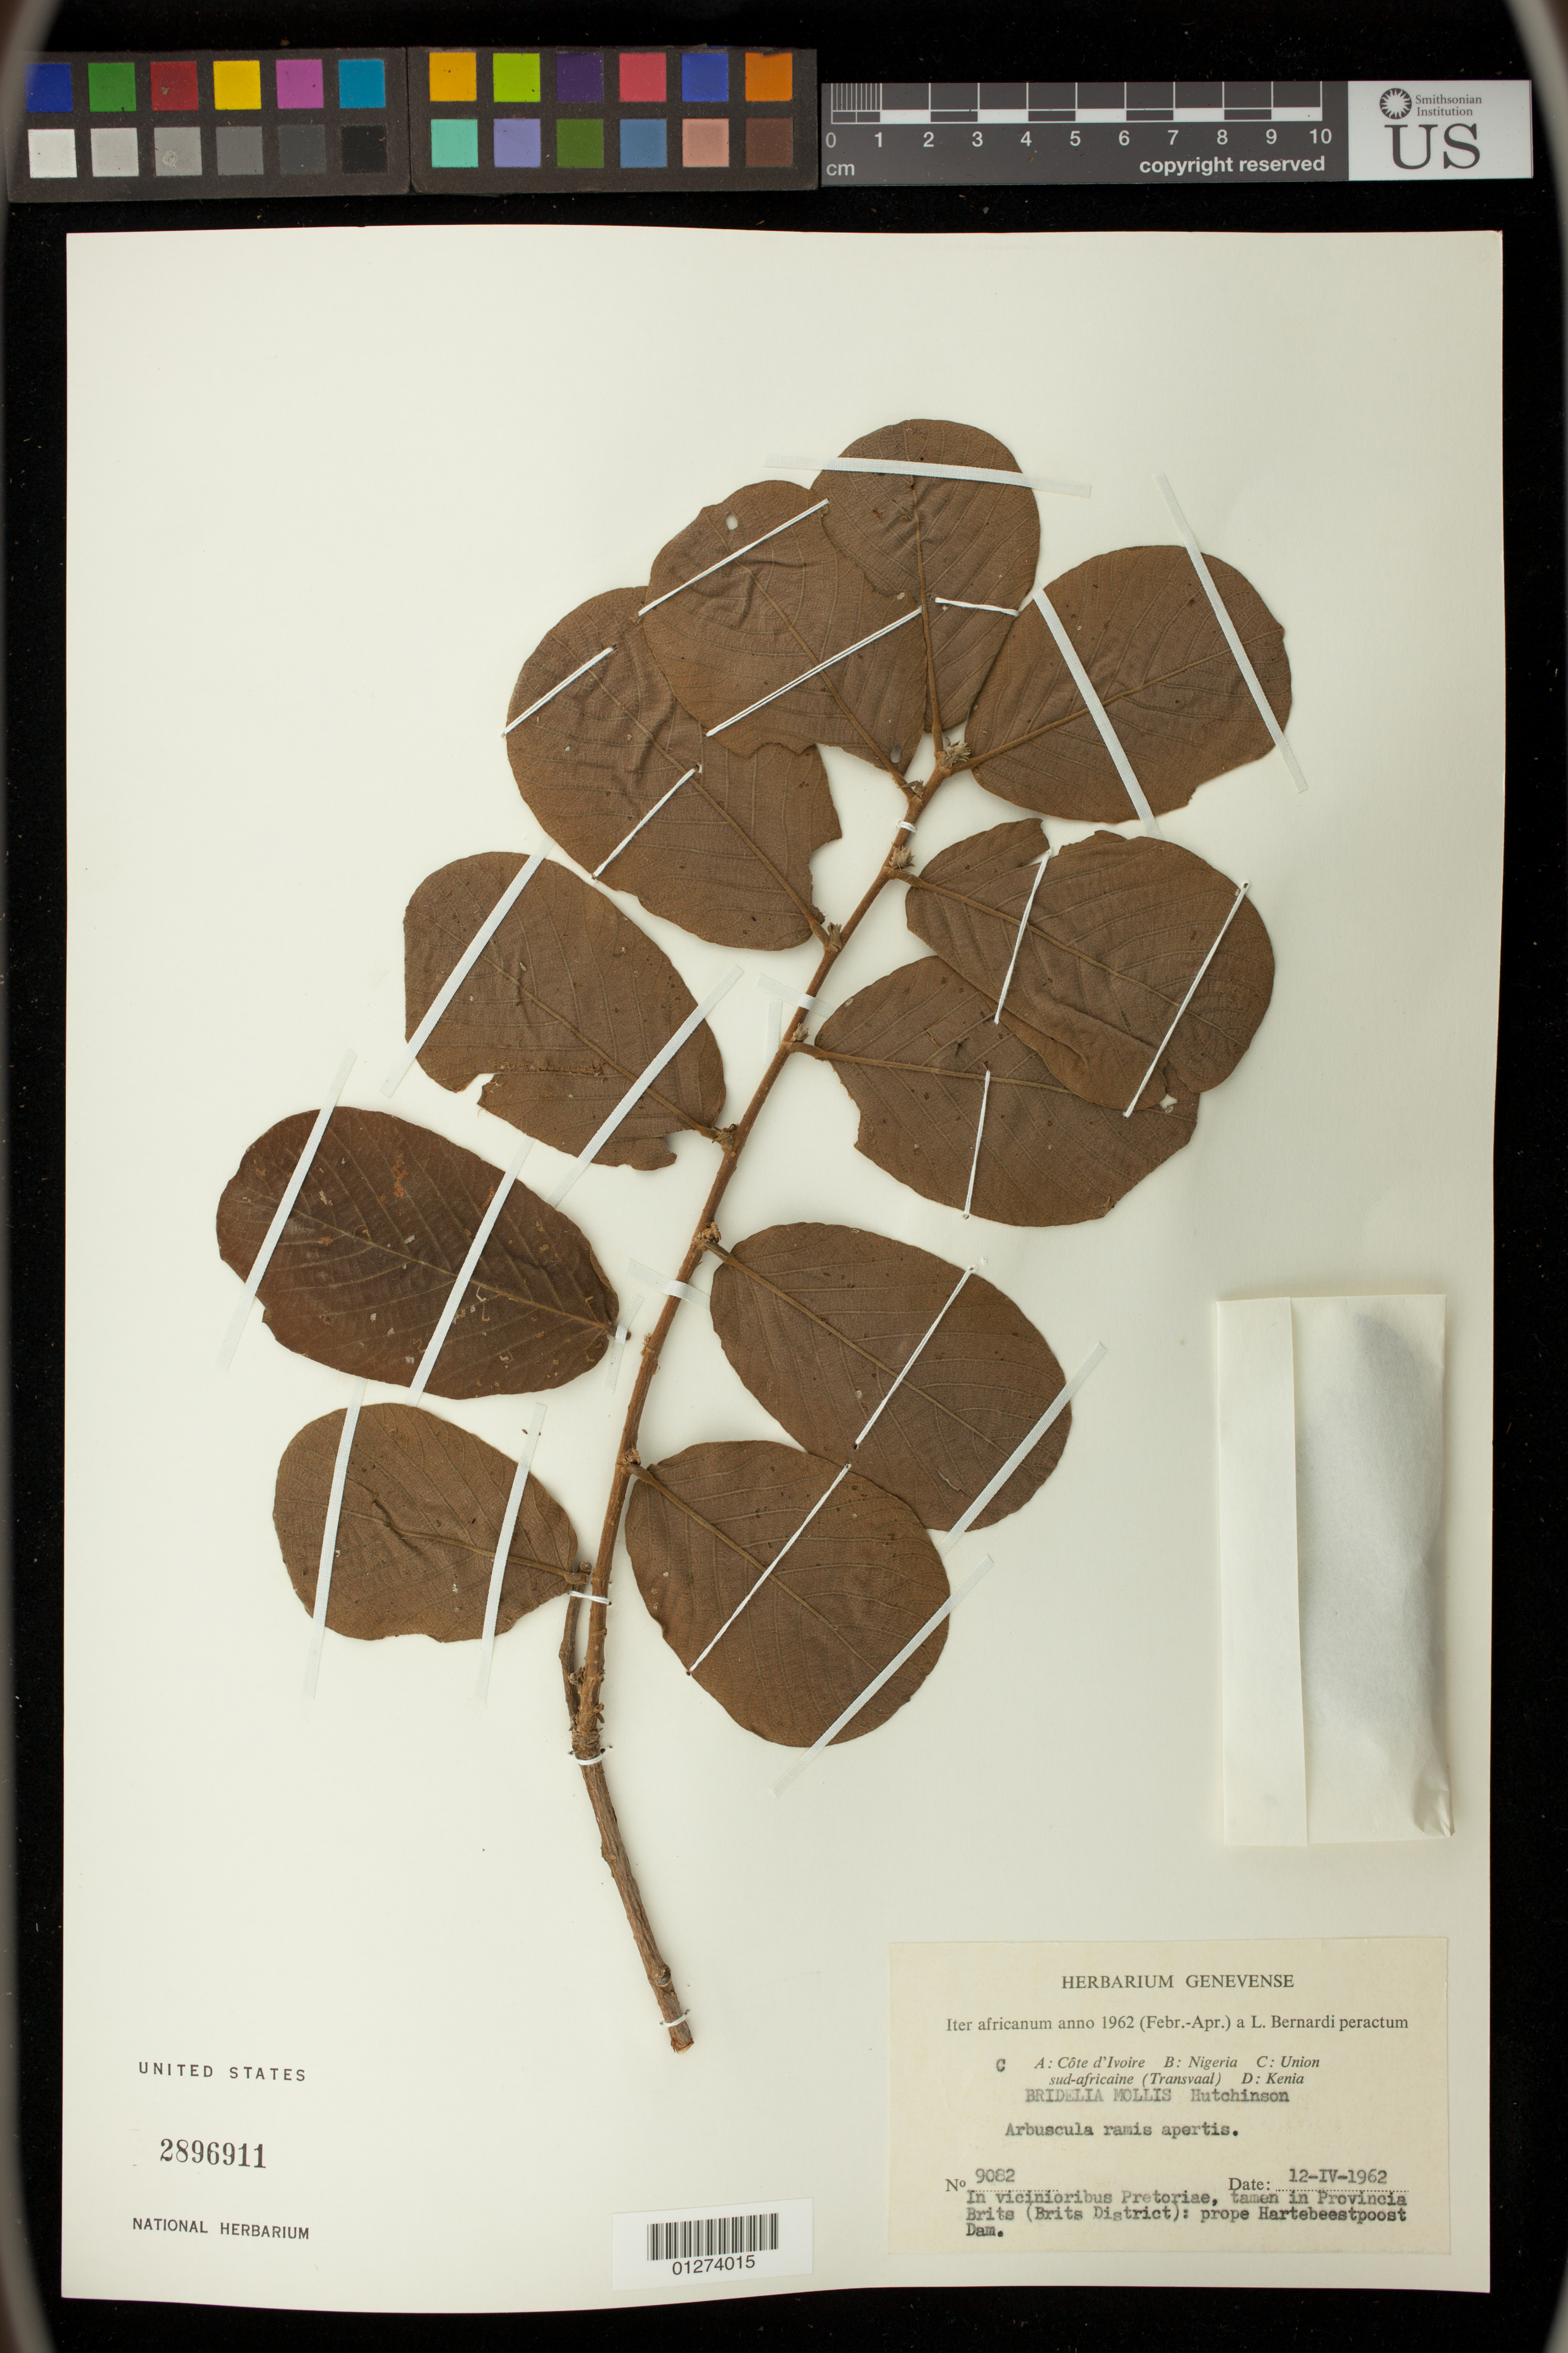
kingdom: Plantae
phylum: Tracheophyta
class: Magnoliopsida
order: Malpighiales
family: Phyllanthaceae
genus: Bridelia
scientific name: Bridelia mollis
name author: Hutch.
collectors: L. Bernardi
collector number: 9082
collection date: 1962-04-12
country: South Africa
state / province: Gauteng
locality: In vicinioribus Pretoriae, tamen in Provincia Brits (Brits District): prope Hartebeestpoost Dam. Union sud-Africaine (Transvaal)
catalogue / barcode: US 2896911